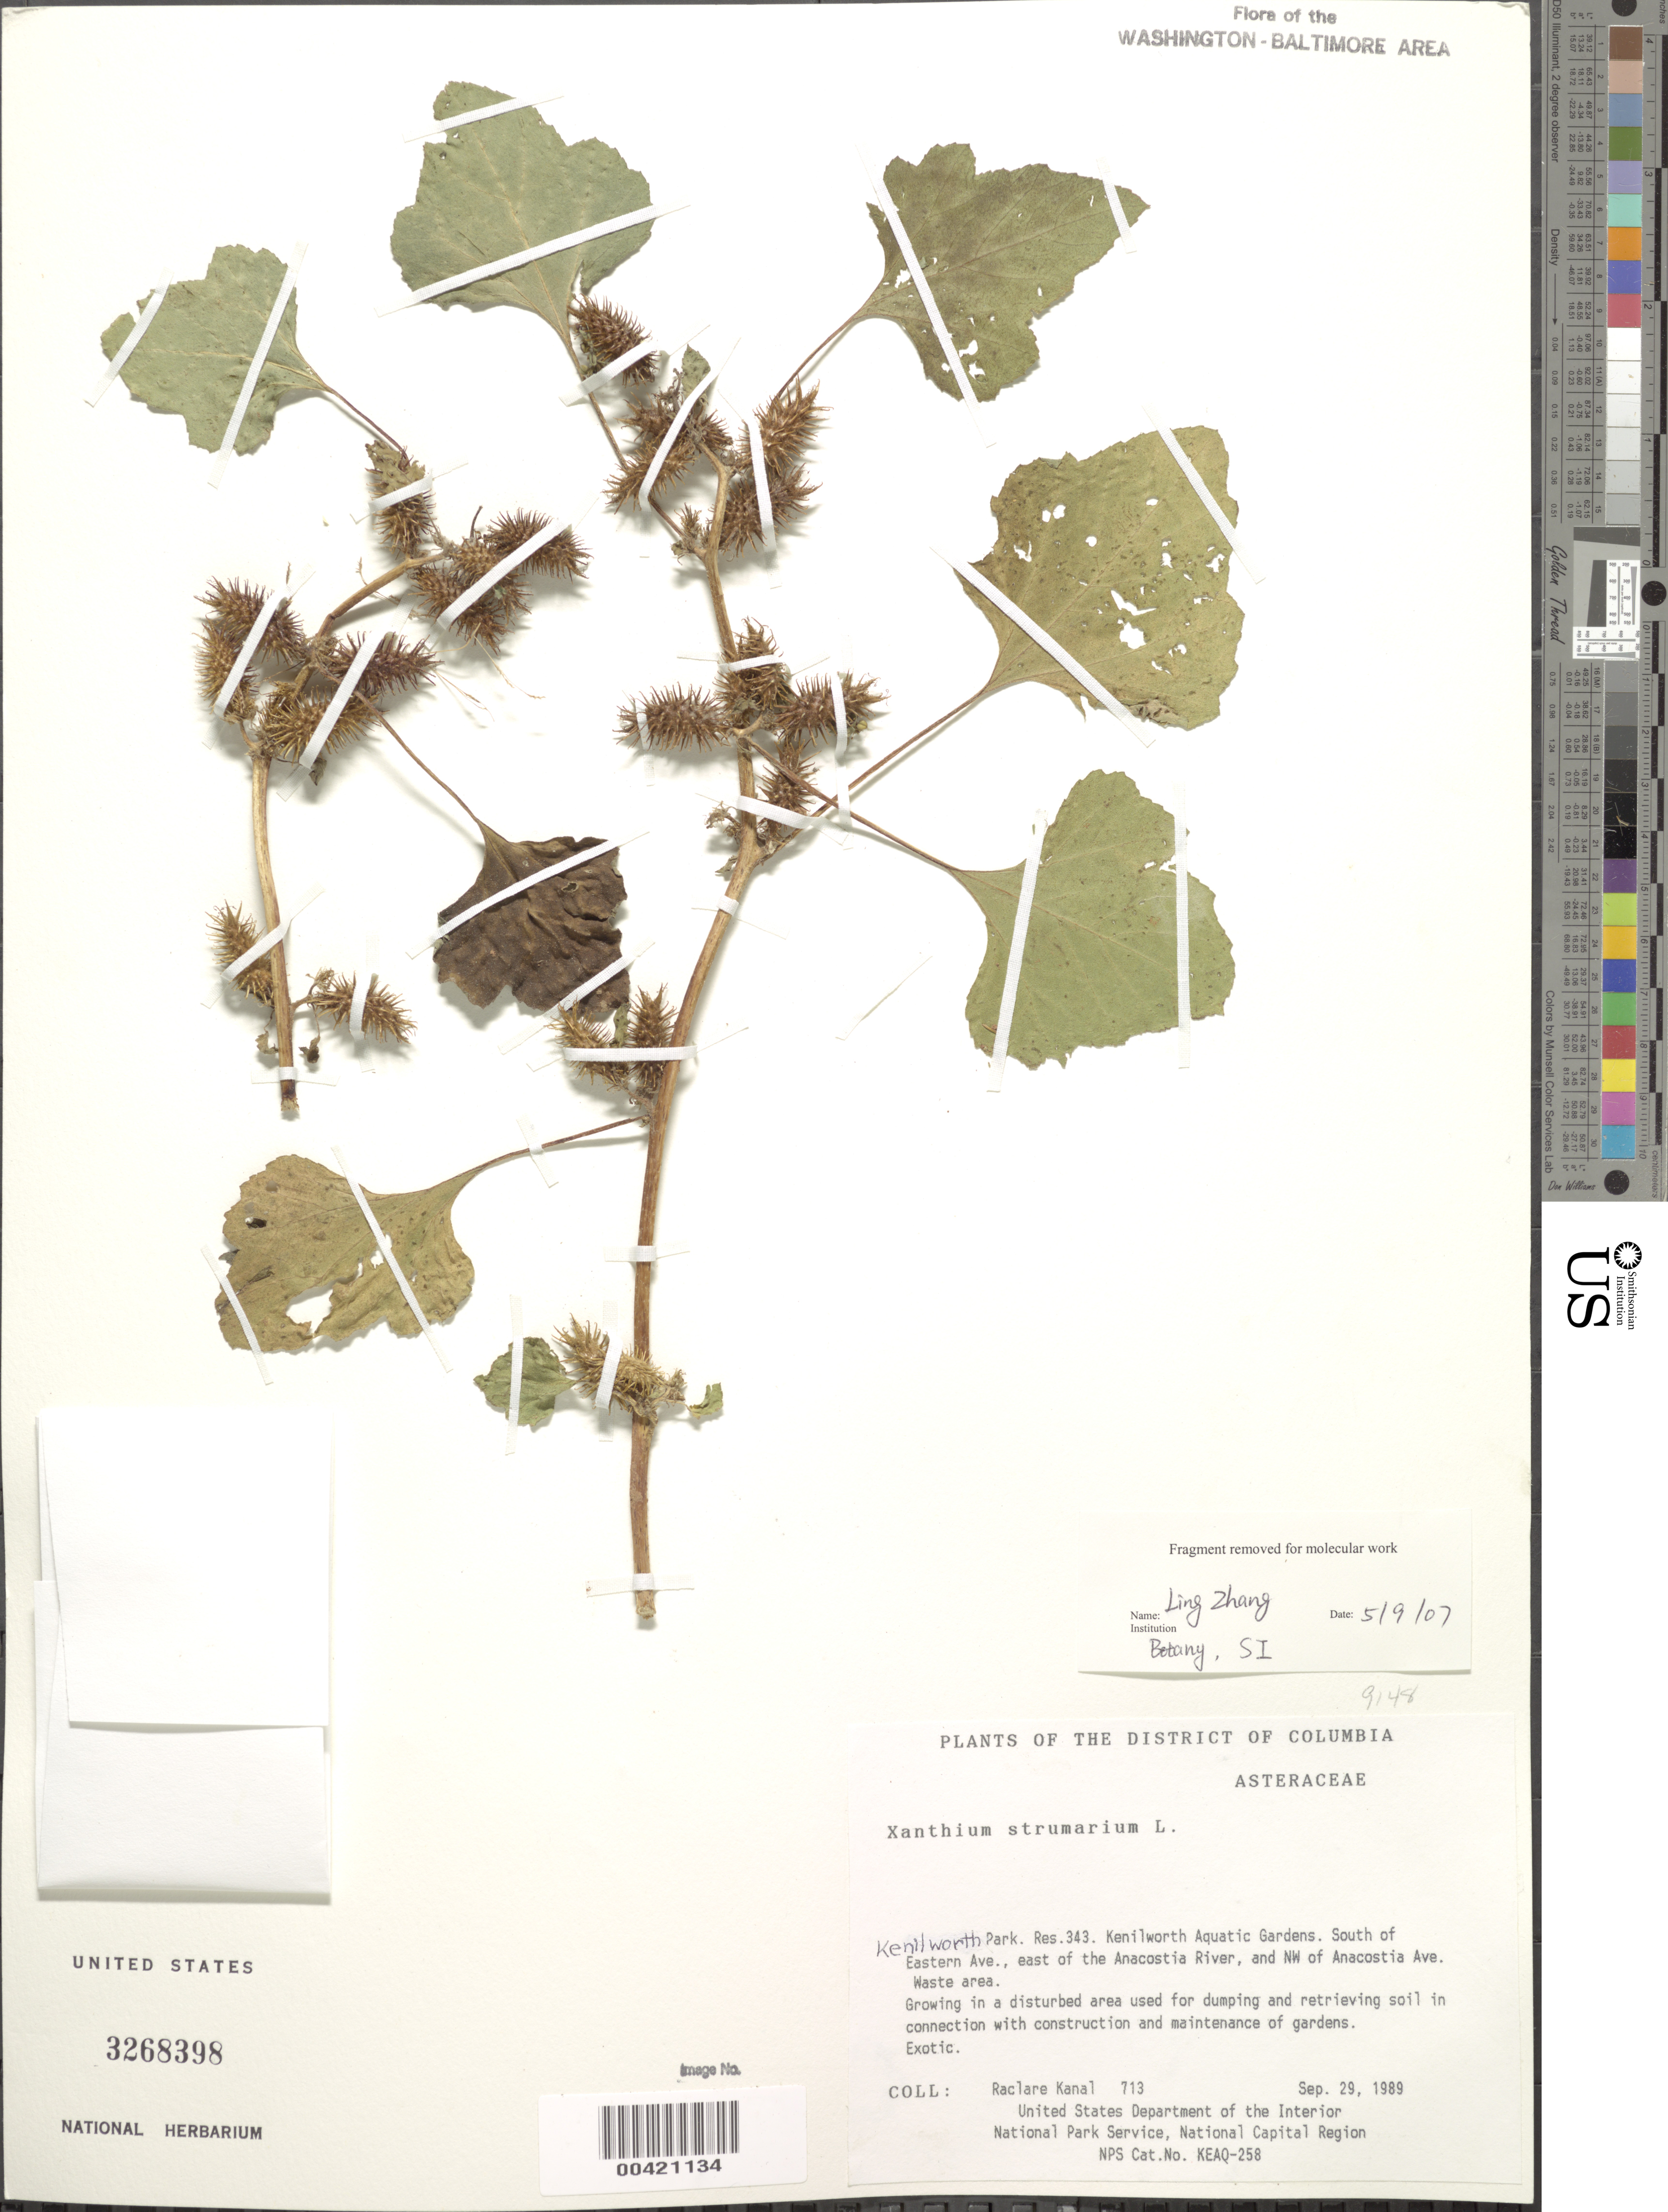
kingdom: Plantae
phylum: Tracheophyta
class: Magnoliopsida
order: Asterales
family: Asteraceae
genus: Xanthium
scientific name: Xanthium strumarium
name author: L.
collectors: R. Kanal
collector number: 713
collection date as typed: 29 Sep 1989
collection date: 1989-09-29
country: United States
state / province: District of Columbia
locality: Kenilworth Park, S of Eastern Ave, E of Anacostia River, NW of Anacostia Ave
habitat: Waste area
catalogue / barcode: US 3268398